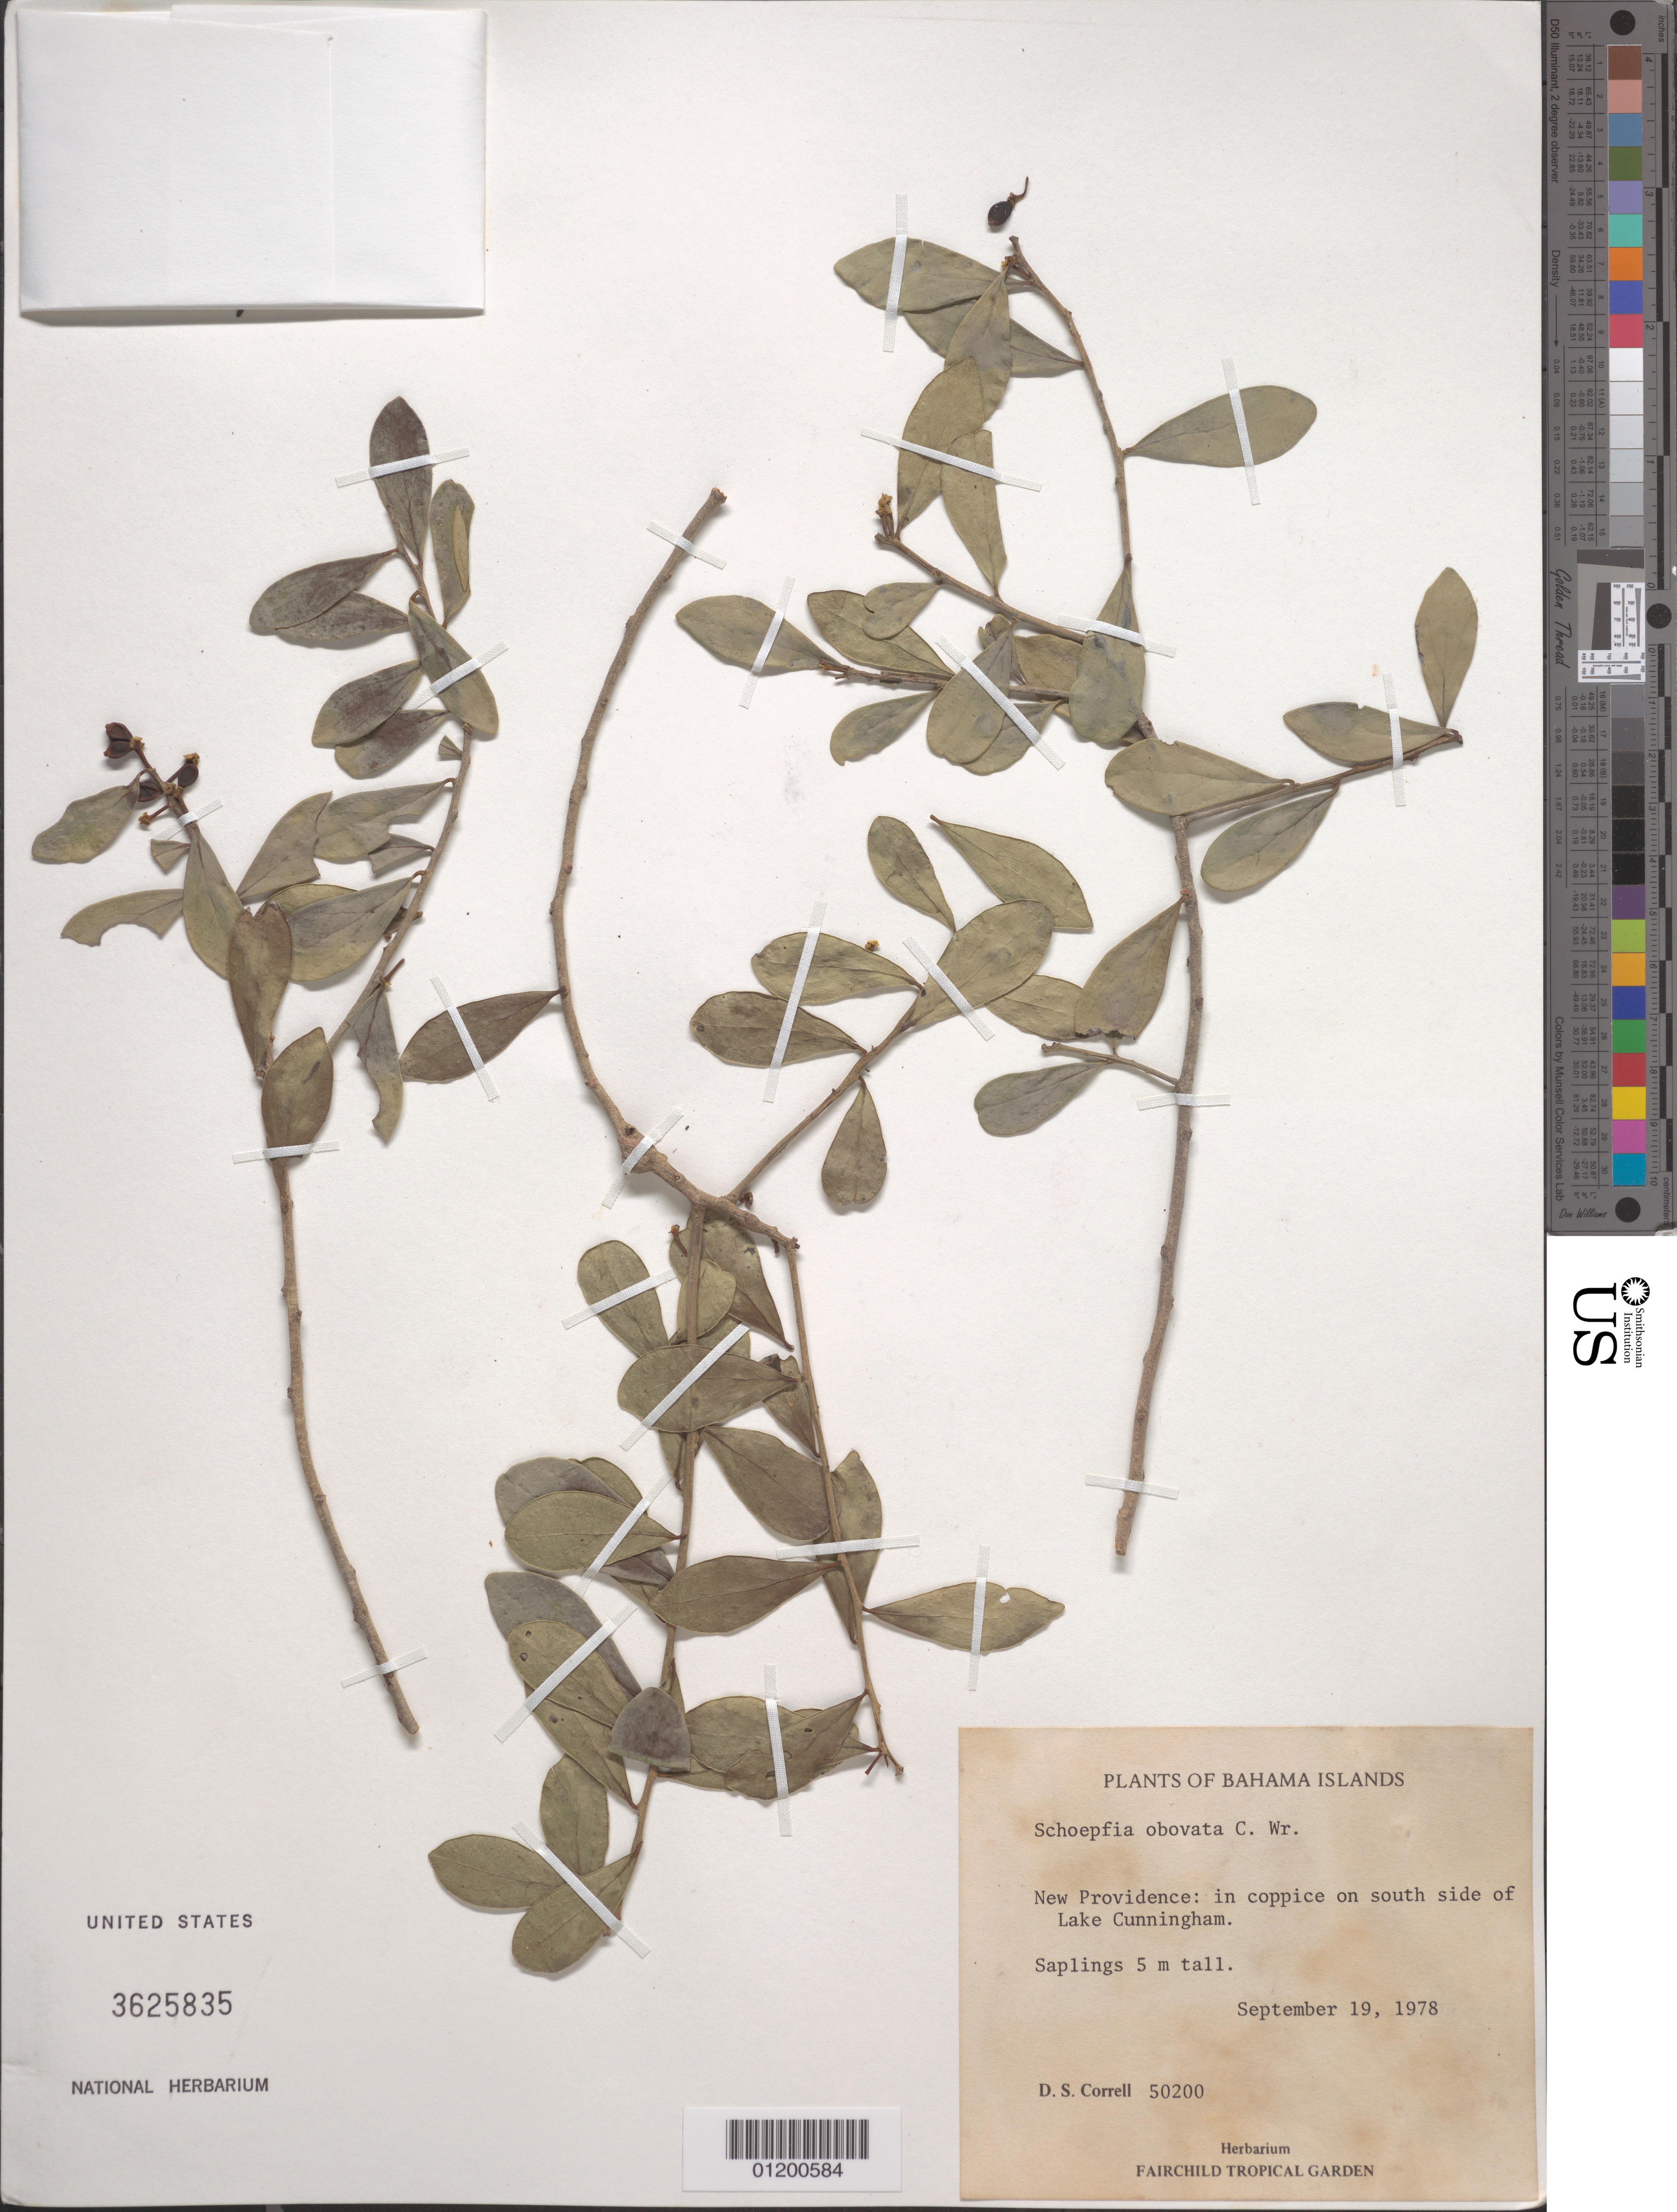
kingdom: Plantae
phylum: Tracheophyta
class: Magnoliopsida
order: Santalales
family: Schoepfiaceae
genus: Schoepfia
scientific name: Schoepfia obovata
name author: C. Wright in Sauvalle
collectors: D. S. Correll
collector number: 50200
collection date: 1978-09-19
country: Bahamas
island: New Providence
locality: In coppice on S side of lake Cunningham.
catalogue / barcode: US 3625835